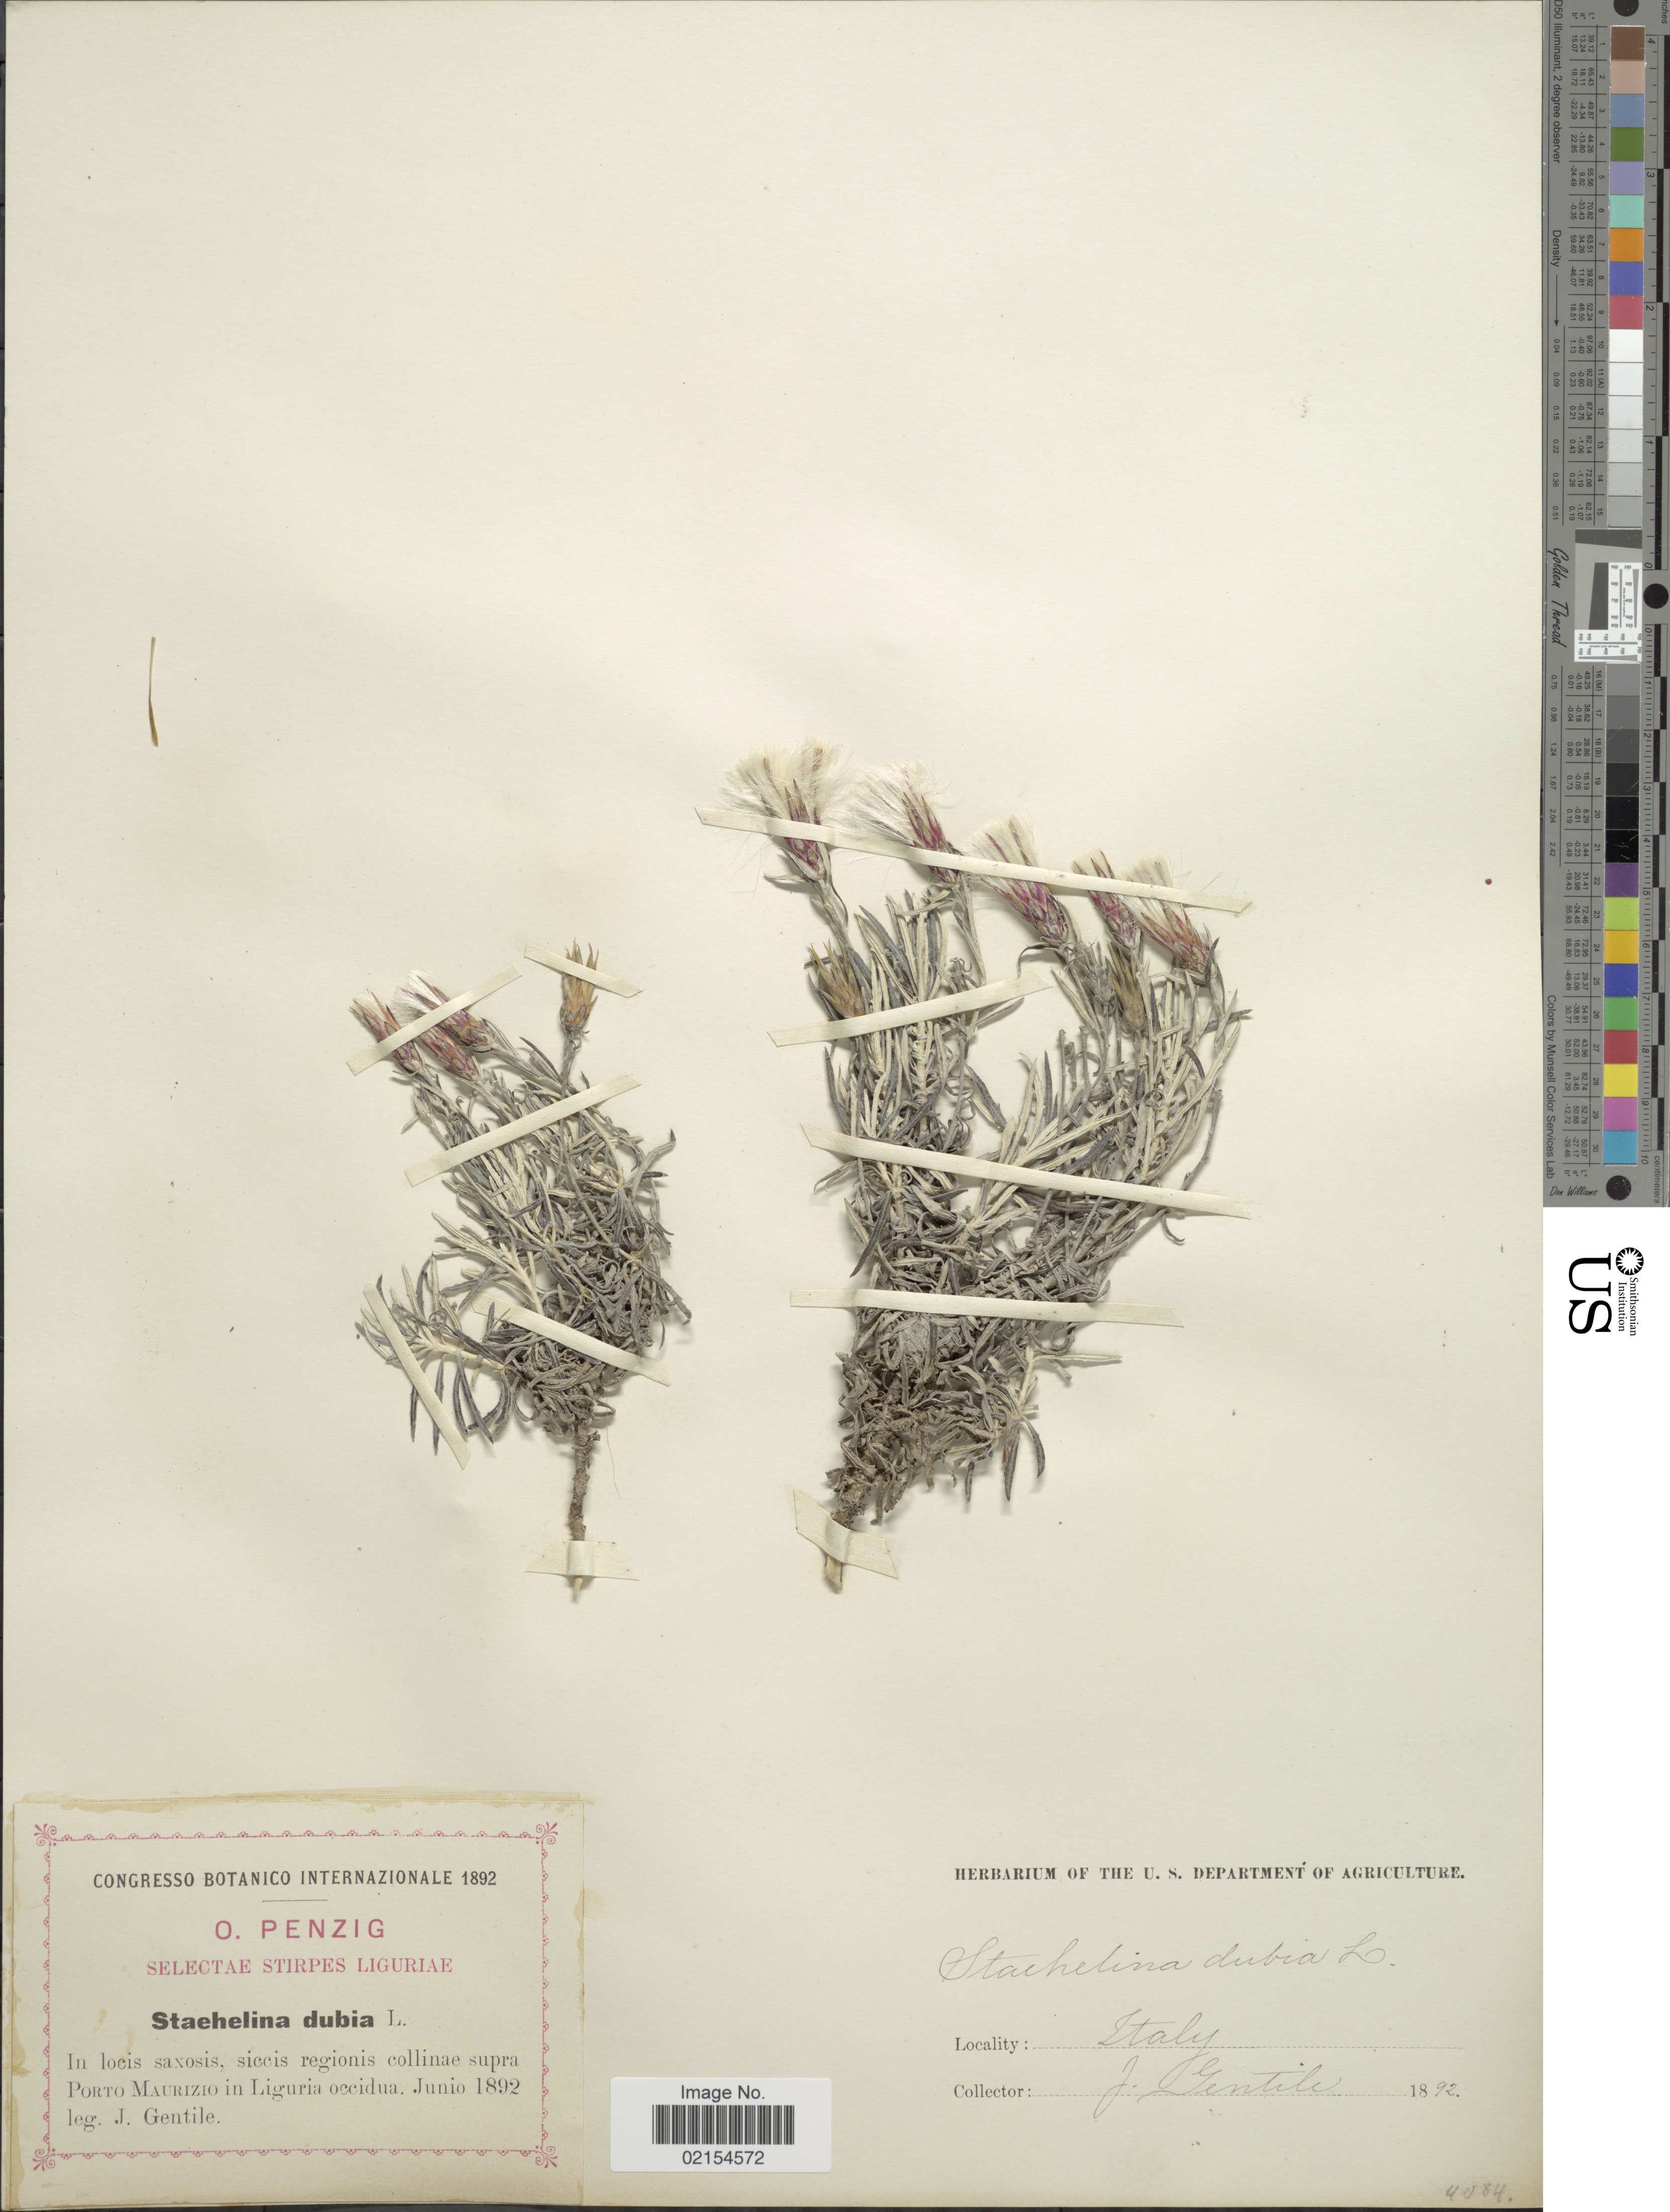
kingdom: Plantae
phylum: Tracheophyta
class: Magnoliopsida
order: Asterales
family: Asteraceae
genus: Staehelina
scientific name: Staehelina dubia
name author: L.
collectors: J. Gentile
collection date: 1892-06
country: Italy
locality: In locis saxosis, siccis regionis collinae supra Porto Maurizio in Liguria occidua